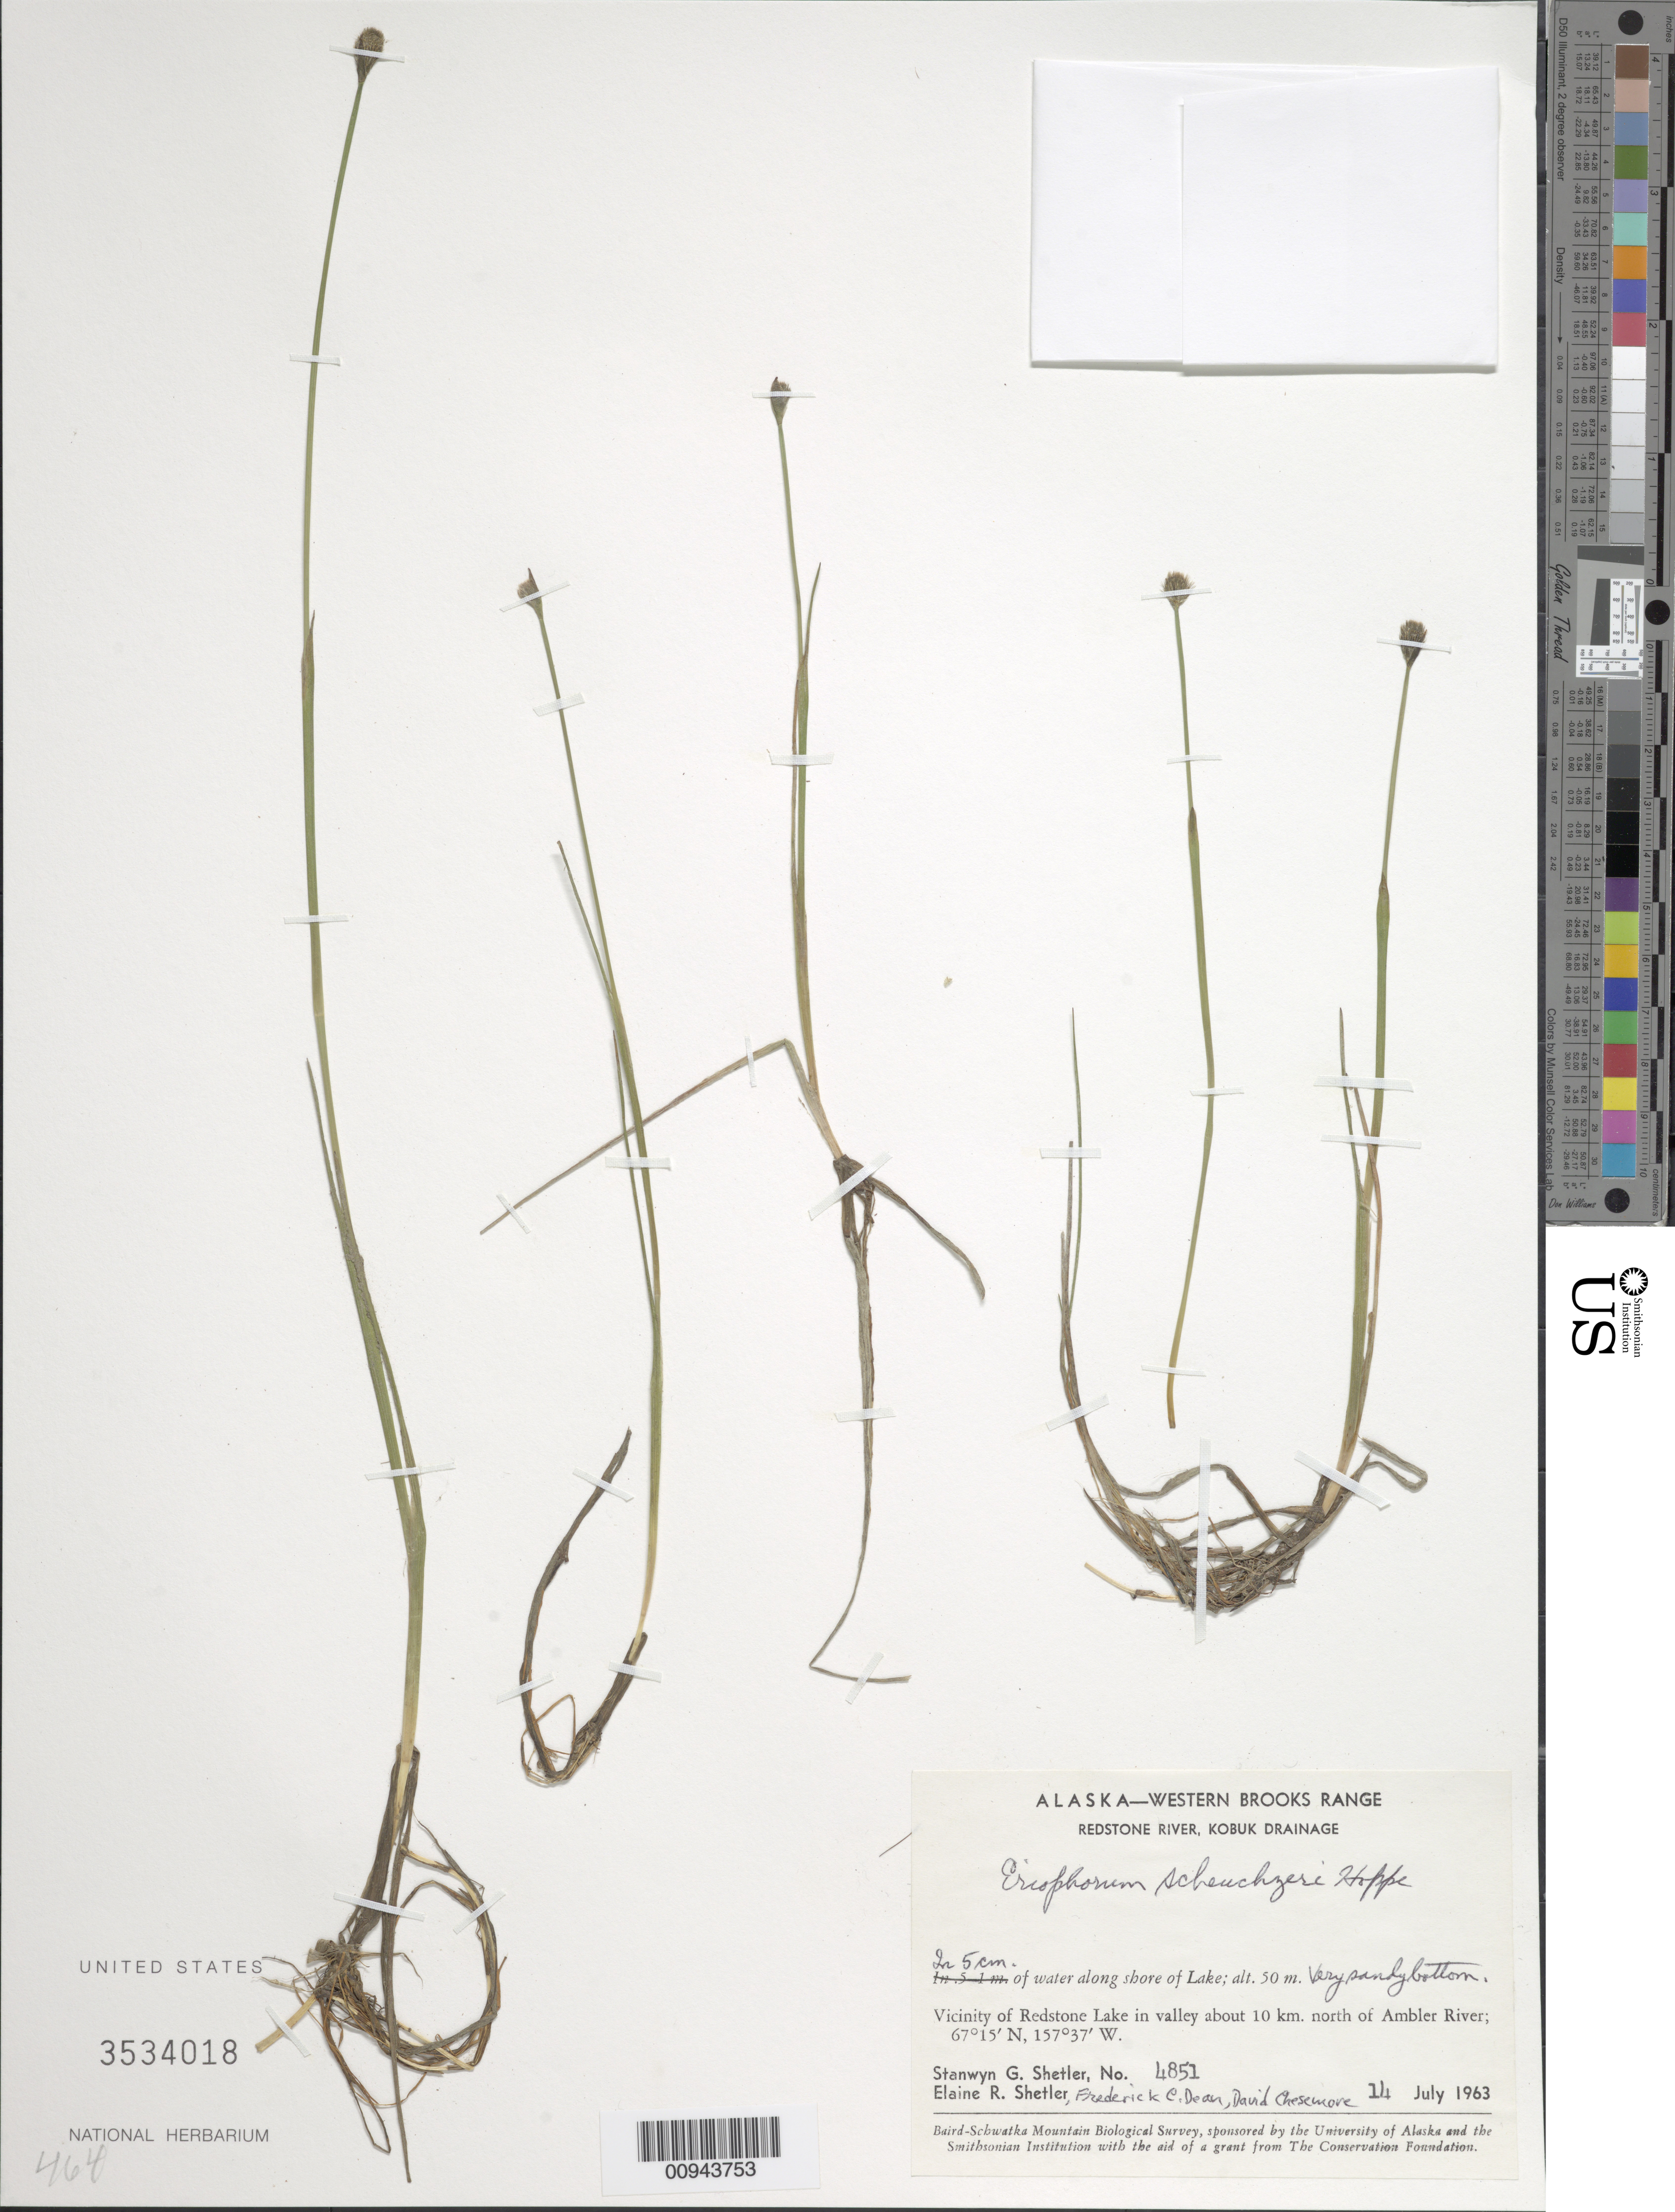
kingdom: Plantae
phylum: Tracheophyta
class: Liliopsida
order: Poales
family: Cyperaceae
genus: Eriophorum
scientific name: Eriophorum scheuchzeri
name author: Hoppe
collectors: S. Shetler, E. R. Shetler, F. C. Dean & D. Chesemore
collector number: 4851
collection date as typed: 14 Jul 1963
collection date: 1963-07-14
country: United States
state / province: Alaska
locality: Vicinity of Redstone Lake in valley about 10 km. north of Ambler River. Western Brooks Range, Redstone River, Kobuk Drainage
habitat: In 5 cm of water along shore of Lake. Very sandy bottom.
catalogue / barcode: US 3534018